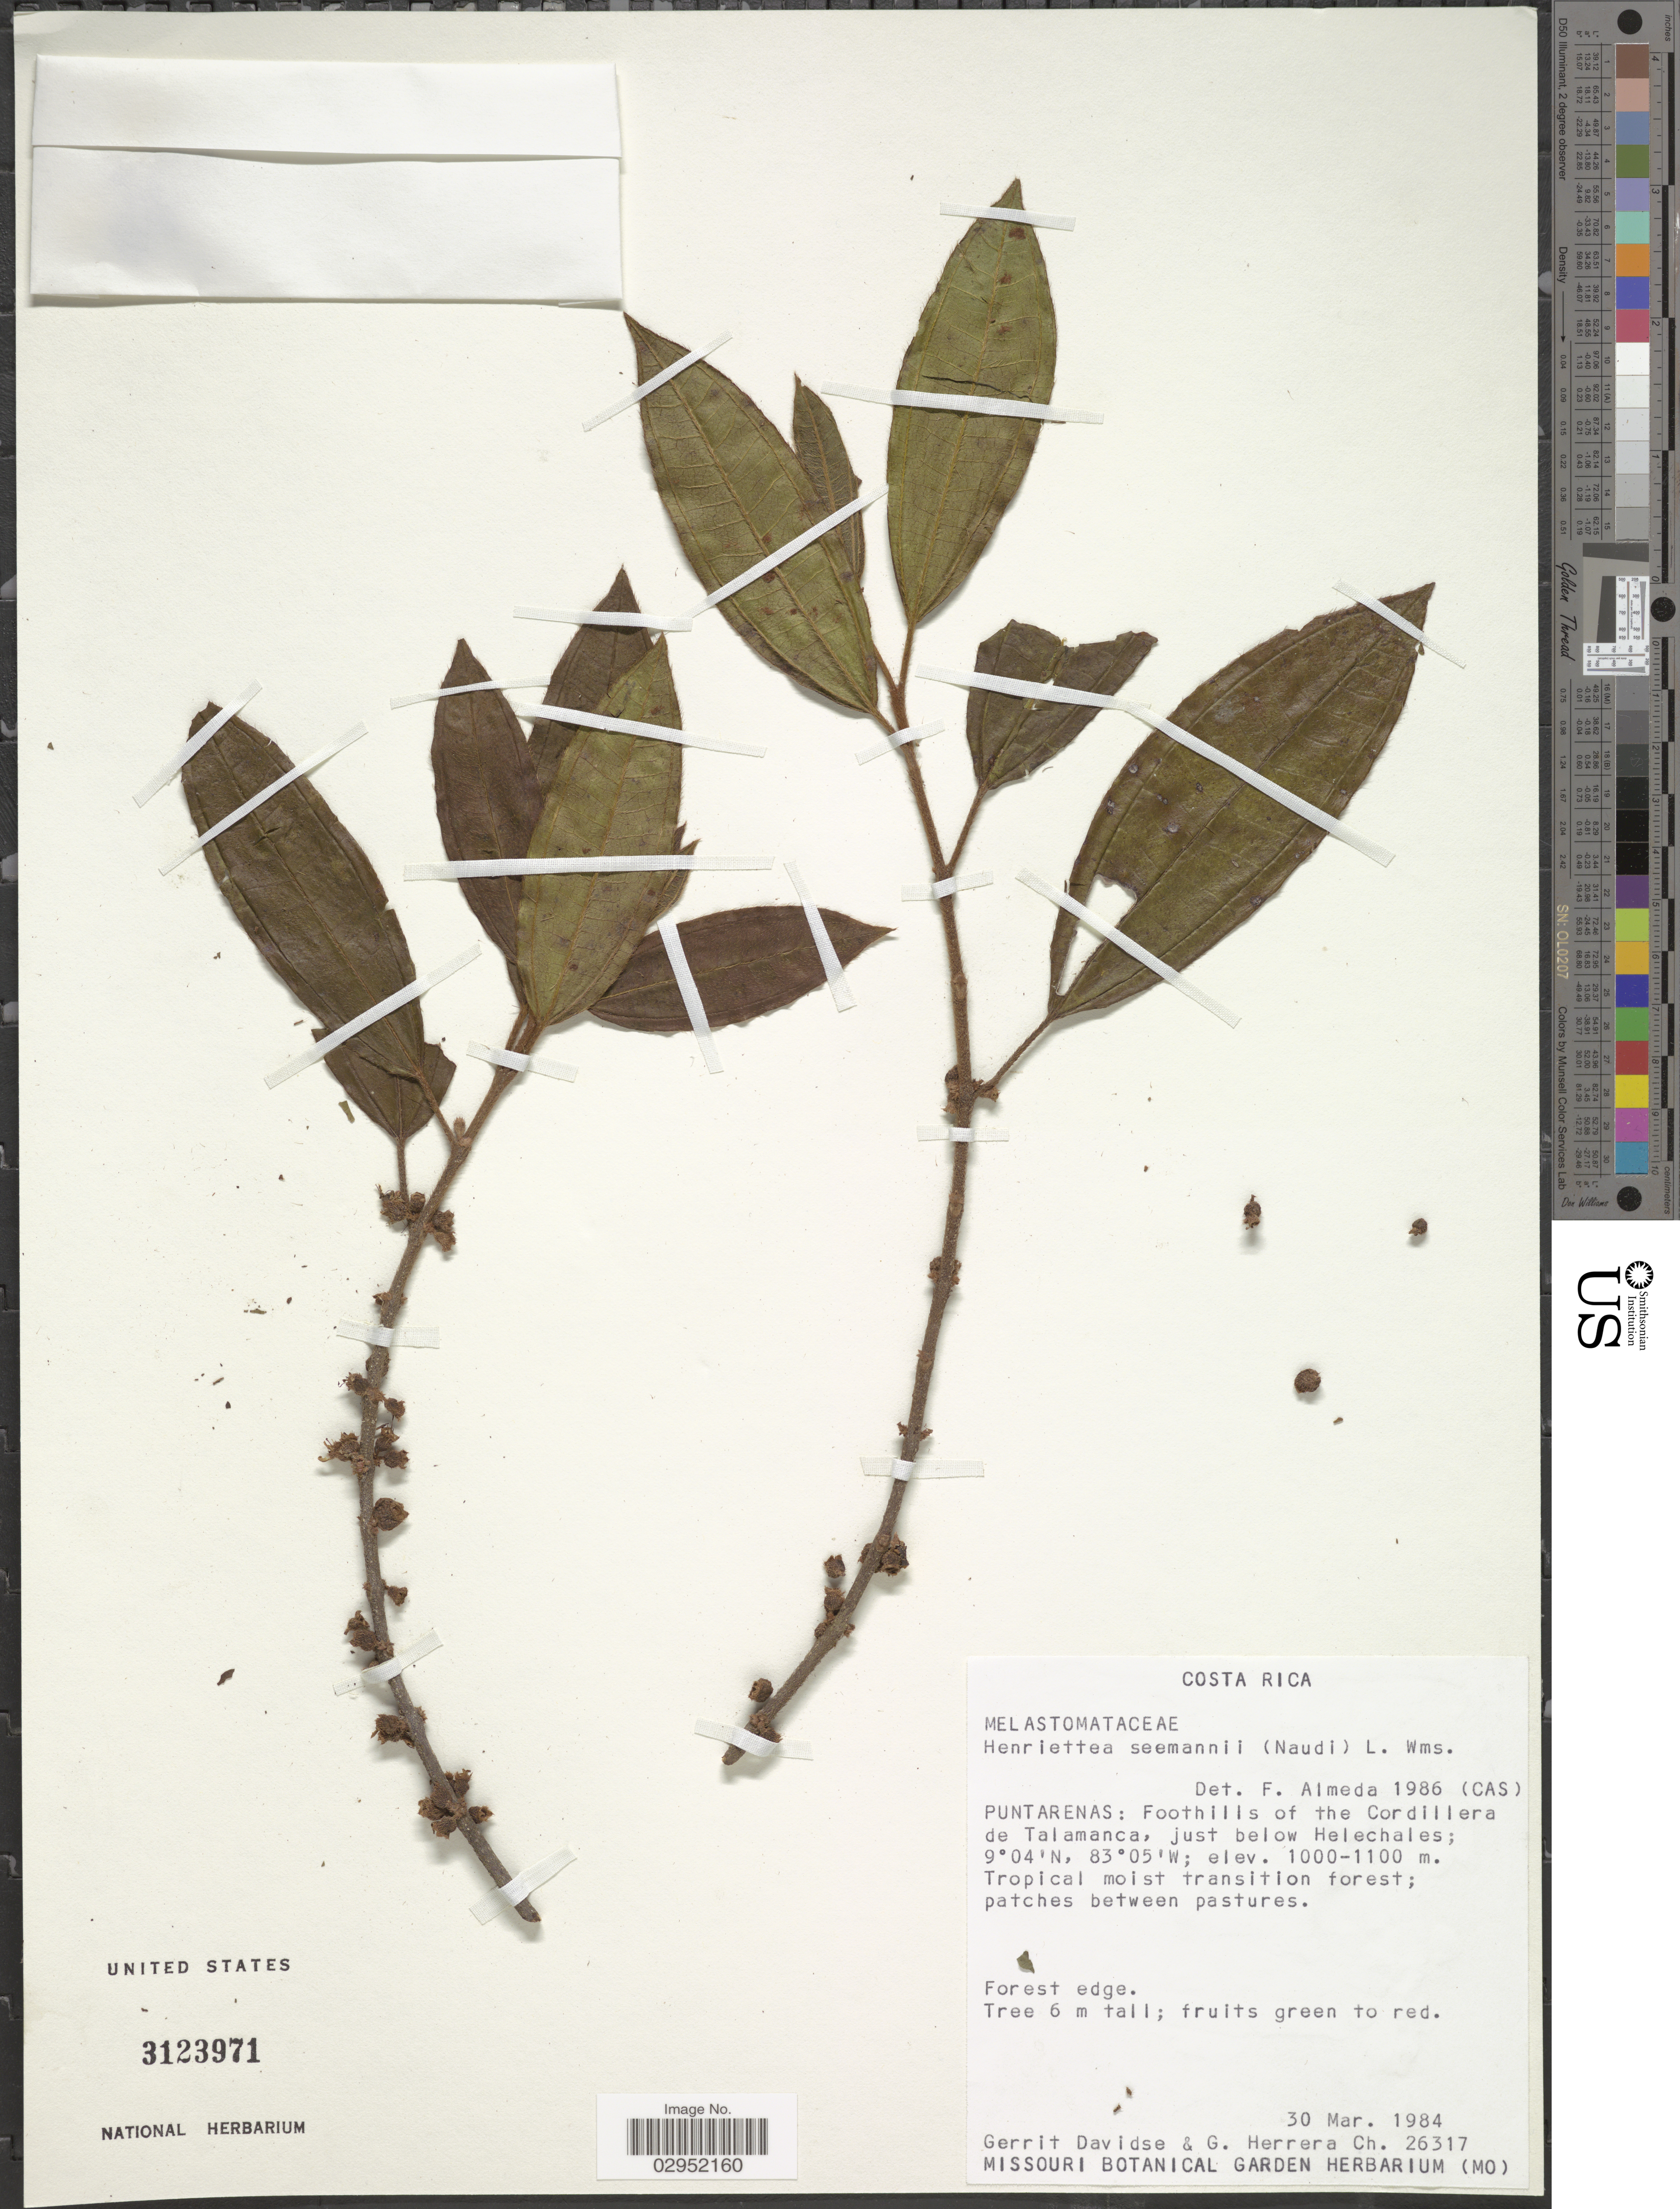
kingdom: Plantae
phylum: Tracheophyta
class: Magnoliopsida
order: Myrtales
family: Melastomataceae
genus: Henriettea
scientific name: Henriettea seemannii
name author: (Naudin) L.O. Williams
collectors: G. Davidse & G. Herrera Ch.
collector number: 26317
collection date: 1984-03-30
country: Costa Rica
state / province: Puntarenas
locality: Foothills of the Cordillera de Talamanca, just below Helechales.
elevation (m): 1000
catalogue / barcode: US 3123971